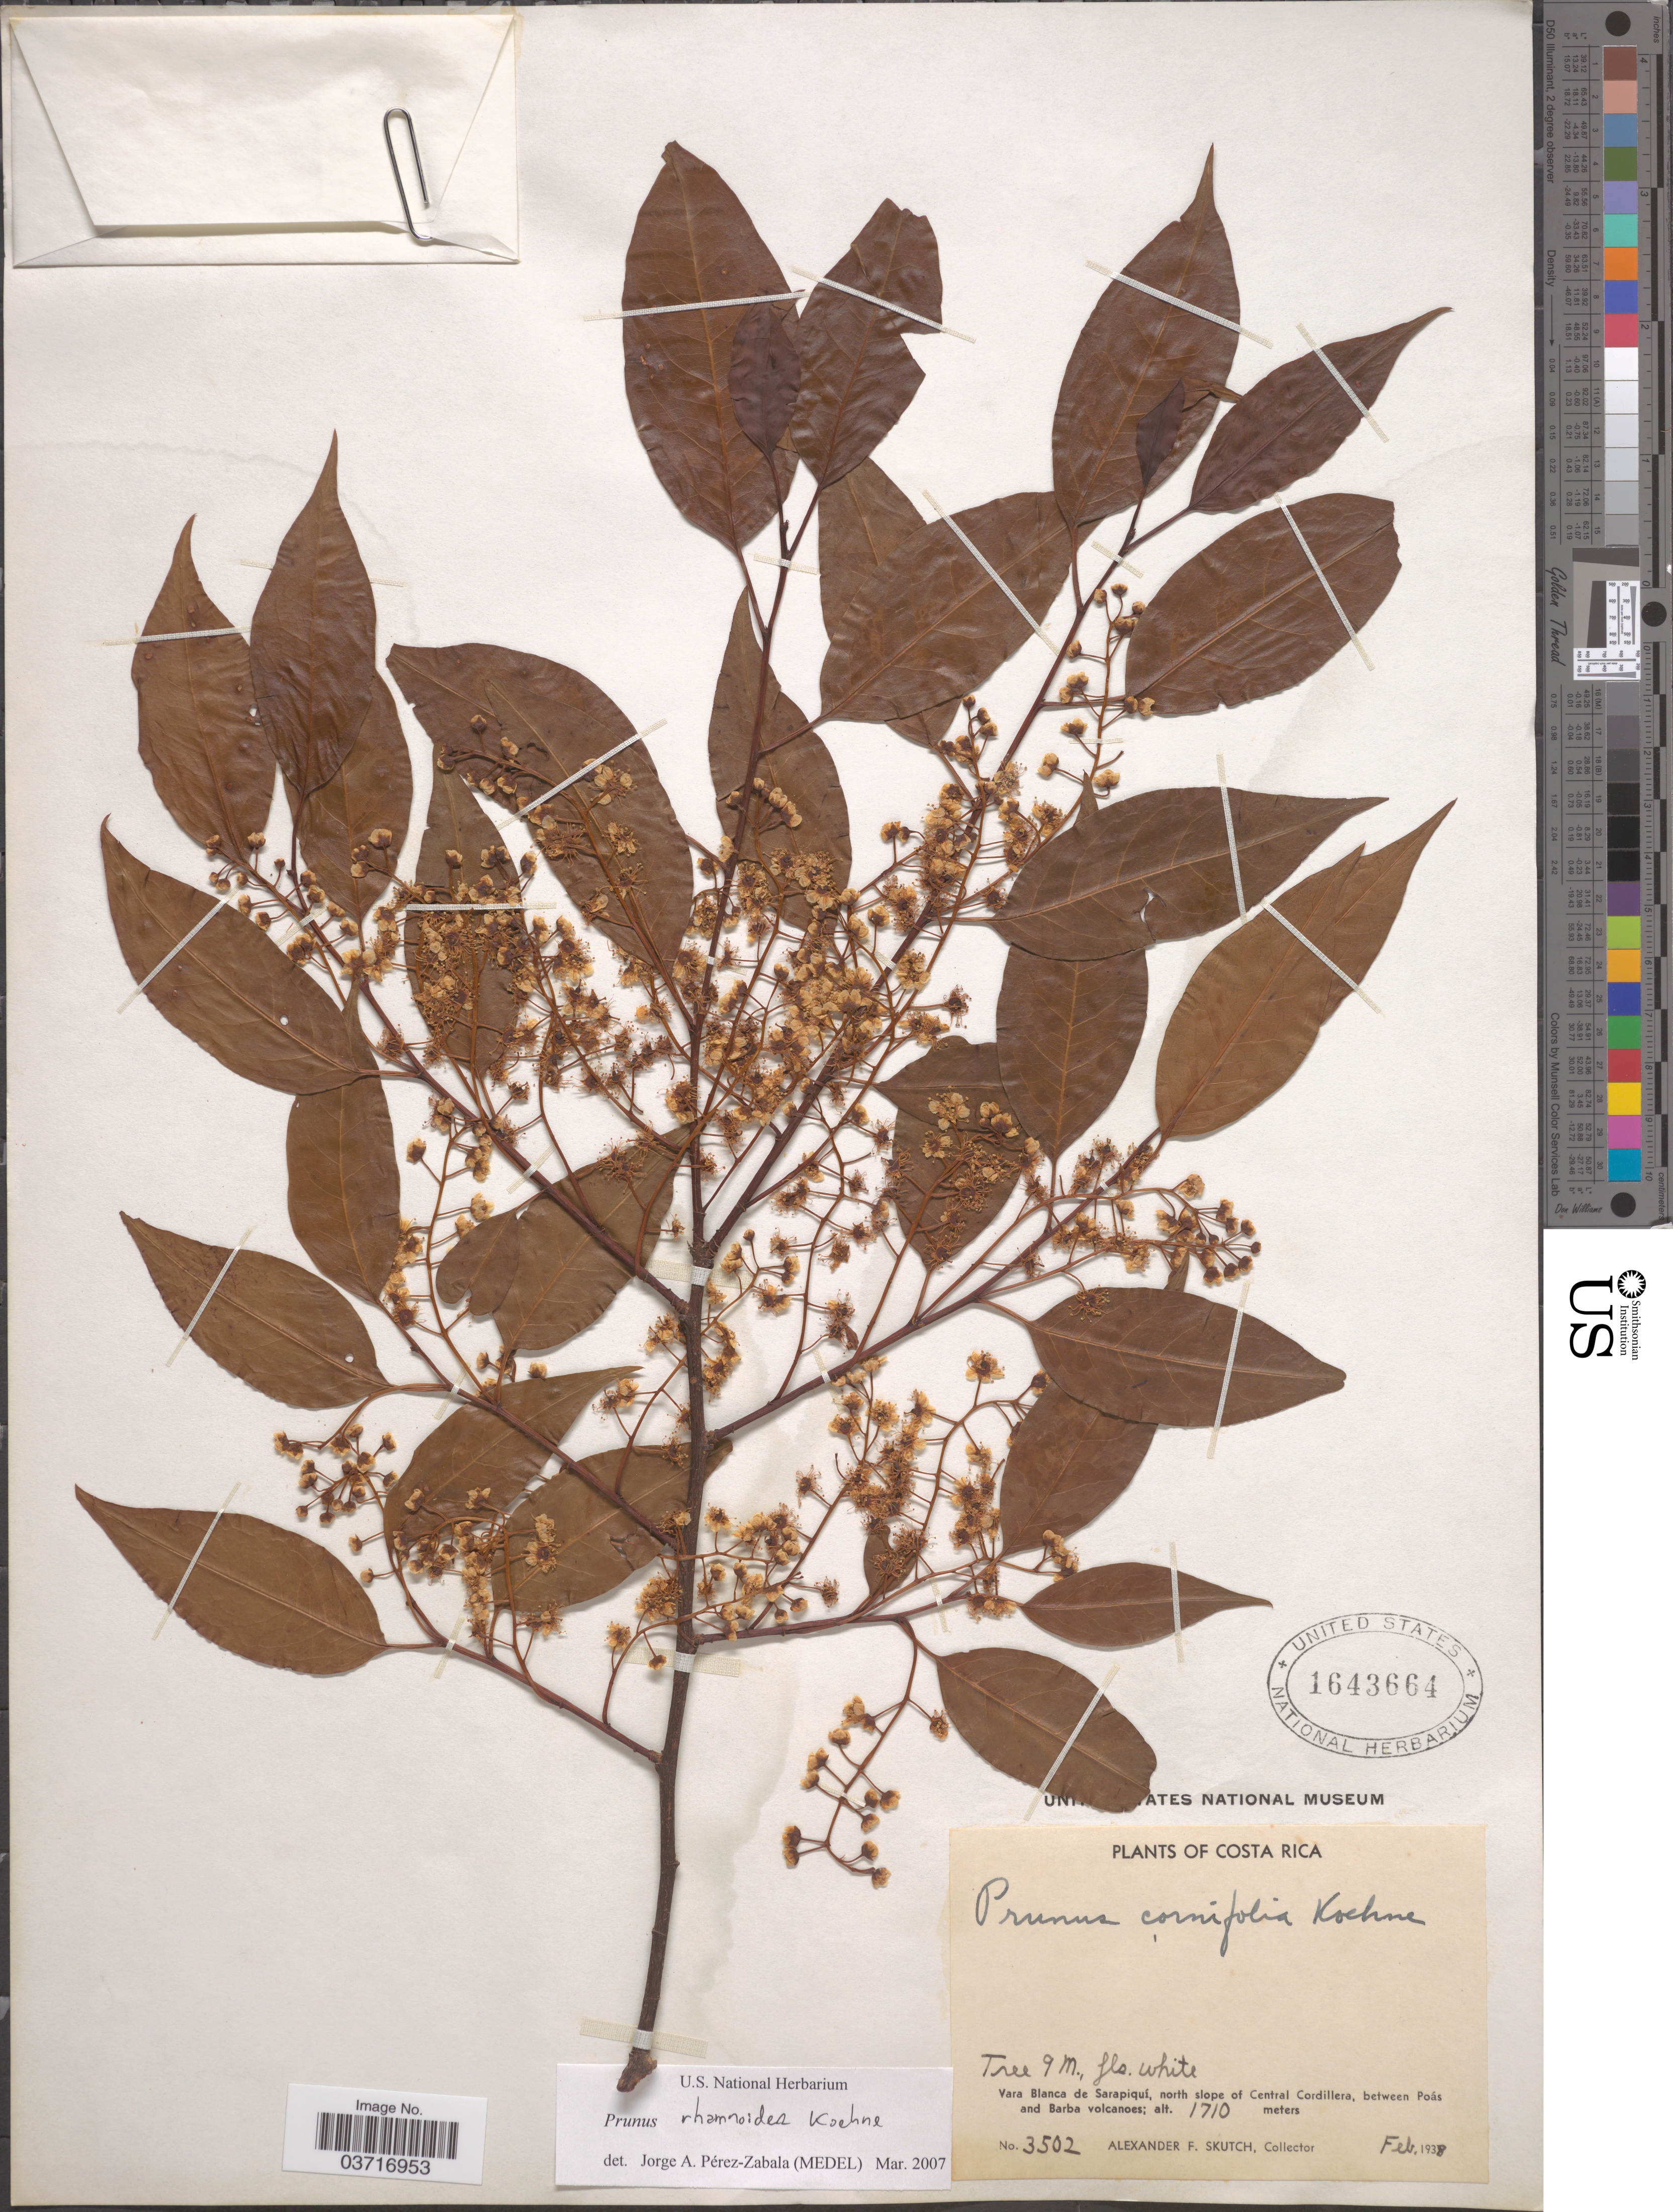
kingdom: Plantae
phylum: Tracheophyta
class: Magnoliopsida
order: Rosales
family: Rosaceae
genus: Prunus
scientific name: Prunus rhamnoides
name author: Koehne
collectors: A. F. Skutch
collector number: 3502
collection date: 1938-02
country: Costa Rica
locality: Vara Blanca de Sarapiquí, north slope of Central Cordillera, between Poás and Barba volcanoes.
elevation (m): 1710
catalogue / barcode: US 1643664